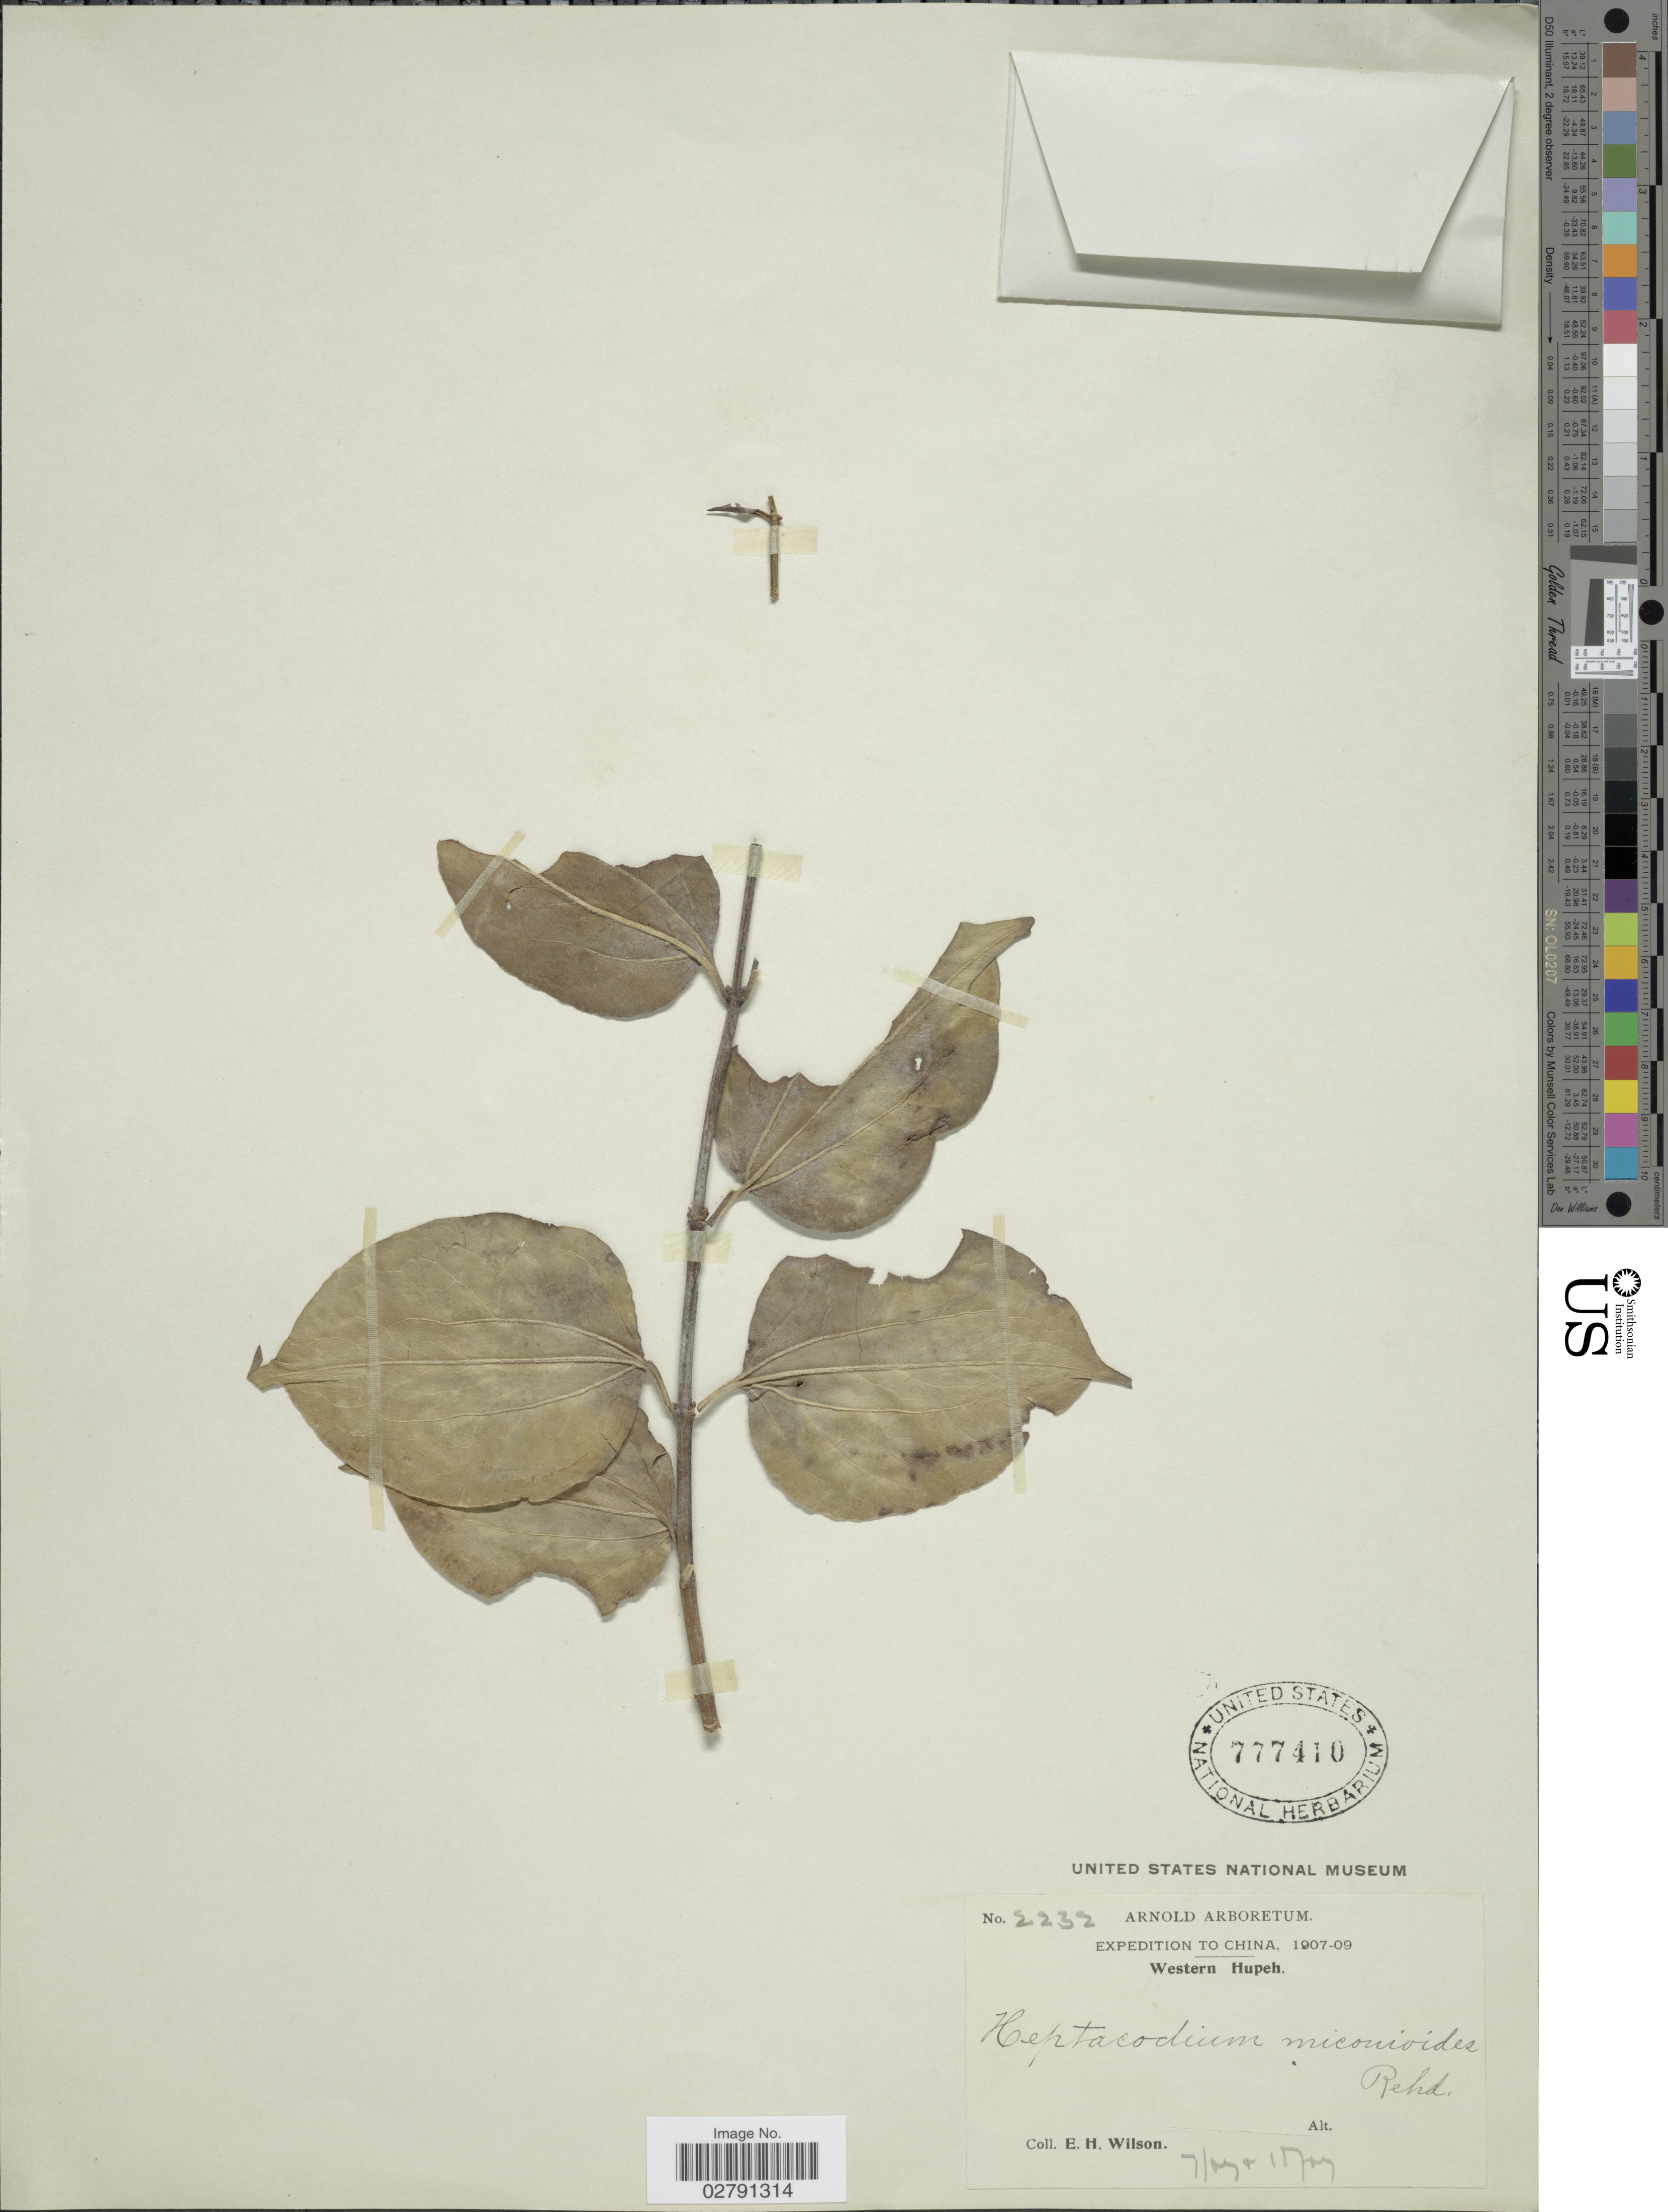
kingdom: Plantae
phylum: Tracheophyta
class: Magnoliopsida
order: Dipsacales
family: Caprifoliaceae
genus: Heptacodium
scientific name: Heptacodium miconioides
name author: Rehder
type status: Syntype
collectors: E. Wilson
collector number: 2232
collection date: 1907-07,1907-10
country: China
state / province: Hubei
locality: Western Hupeh.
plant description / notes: Protologue cites 1 collection number with 2 dates (syntypes), July & October 1907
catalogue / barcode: US 777410